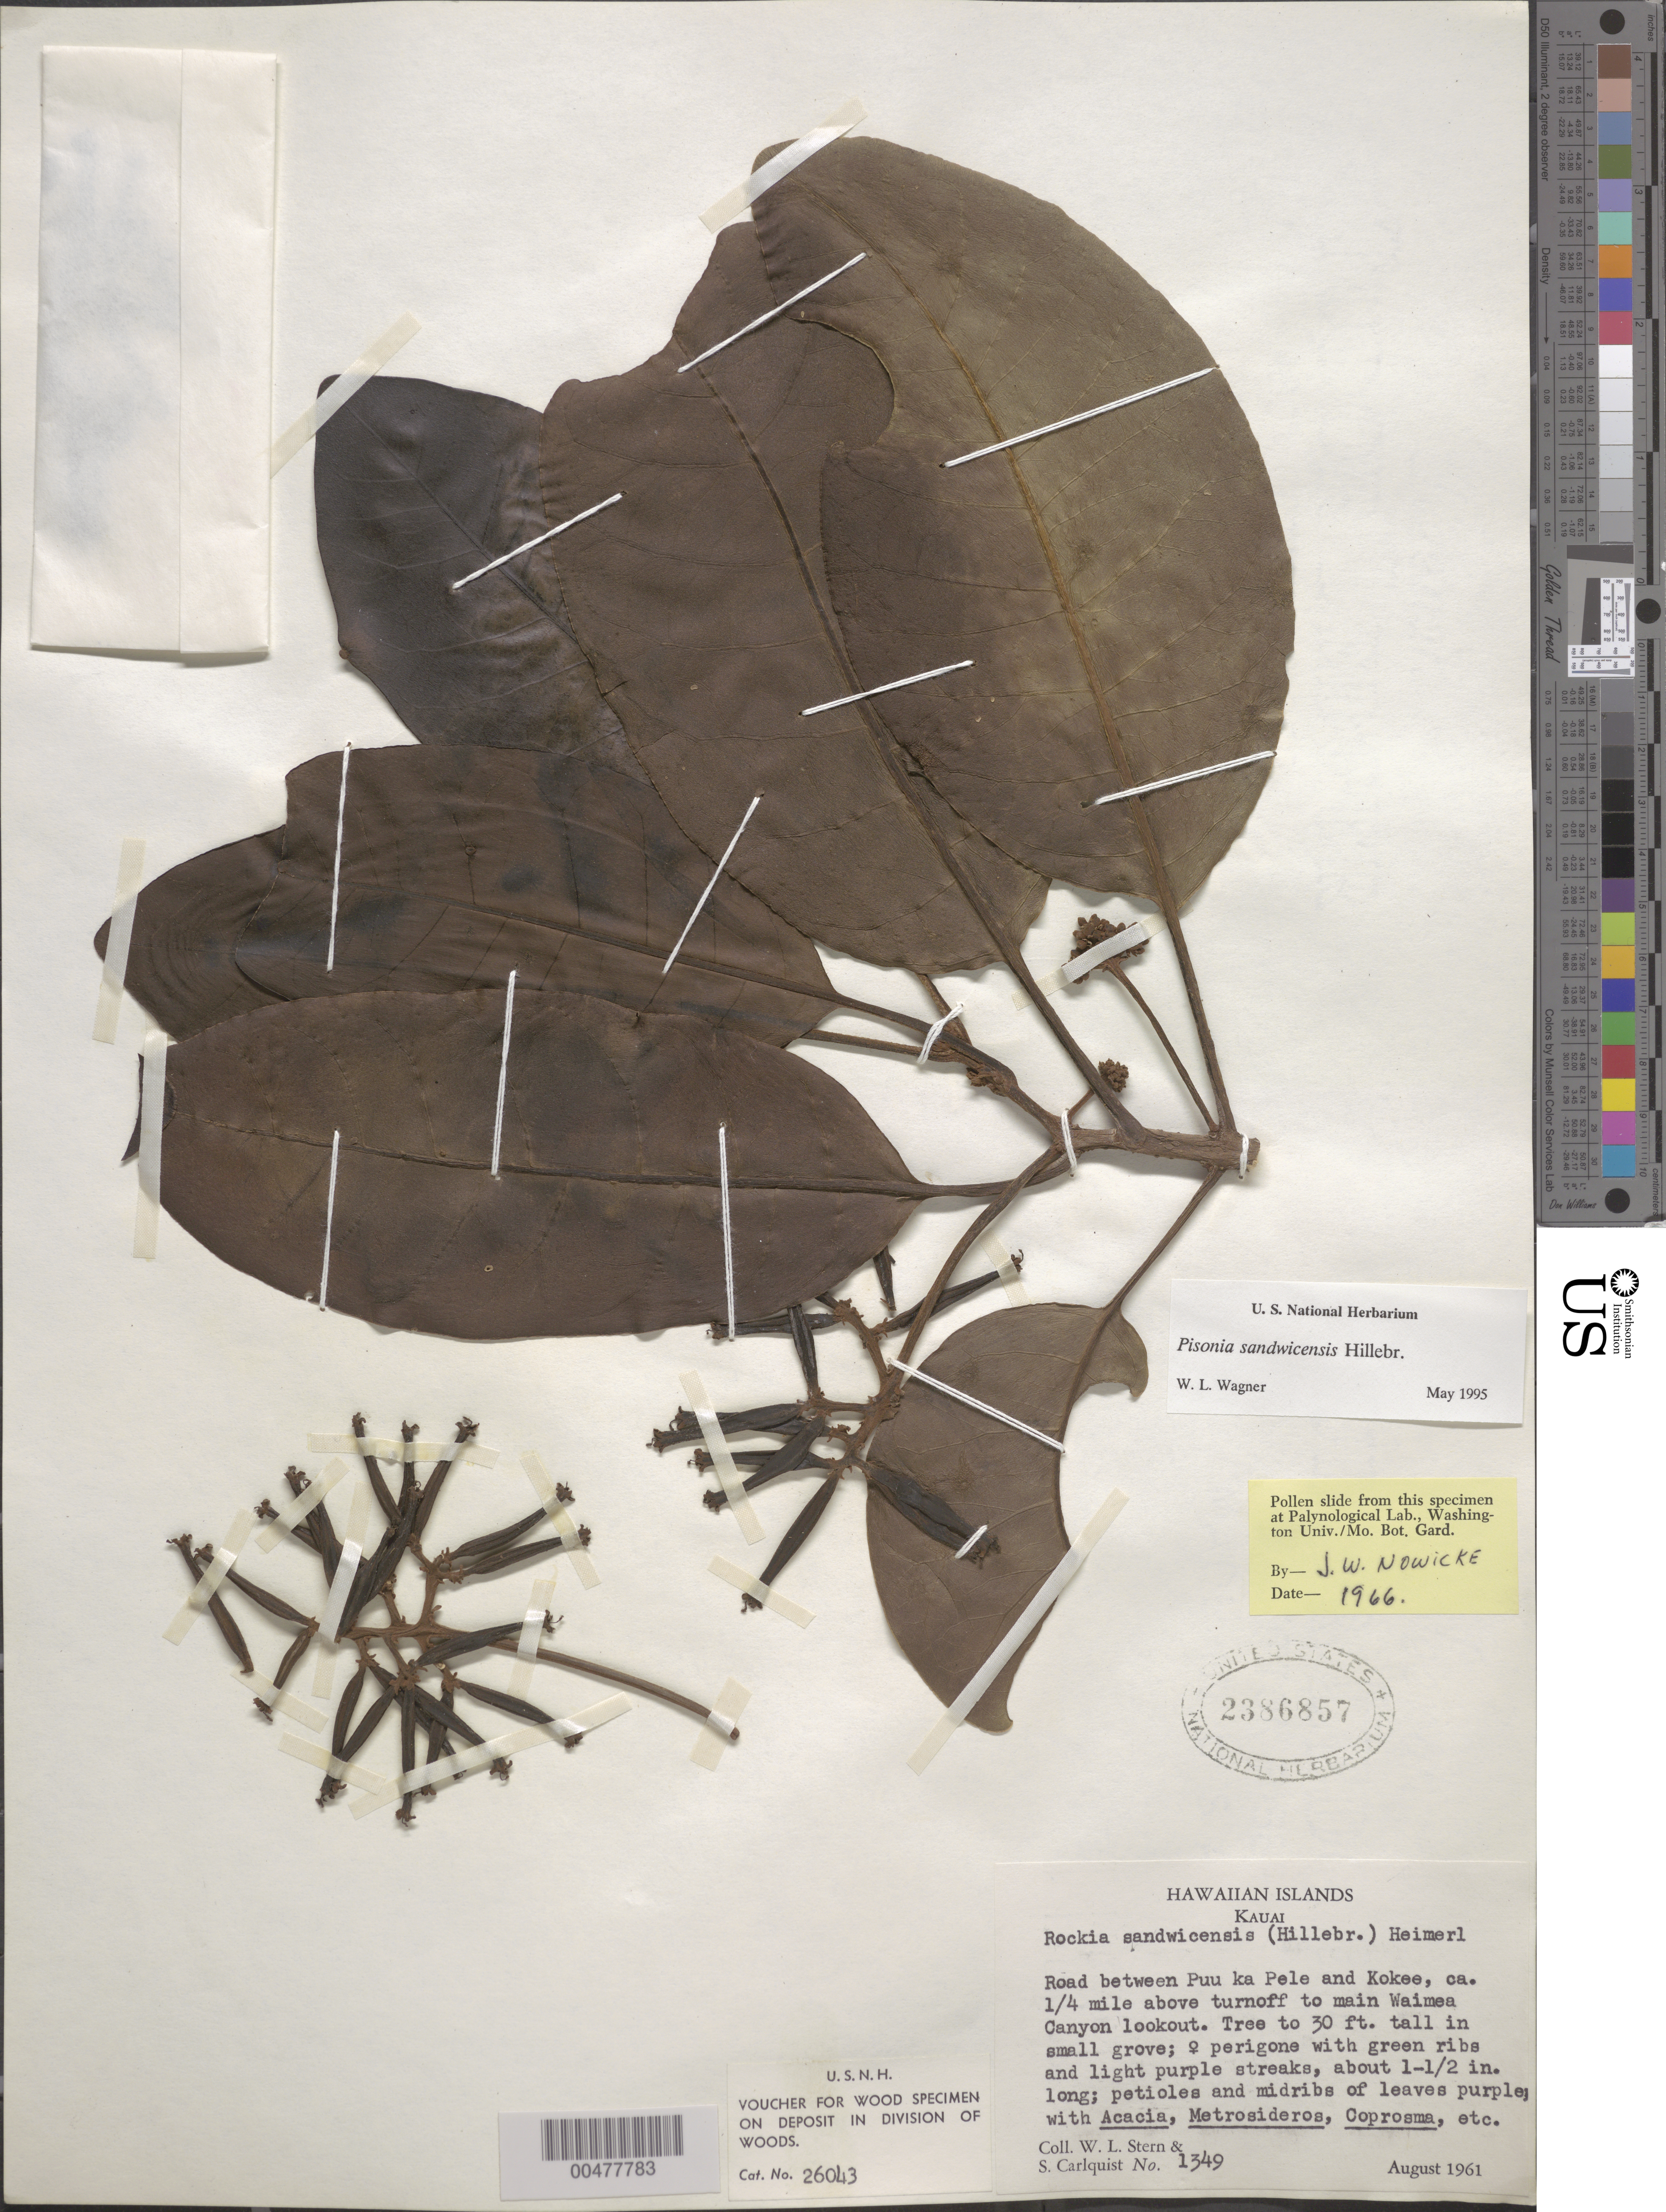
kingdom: Plantae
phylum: Tracheophyta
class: Magnoliopsida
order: Caryophyllales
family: Nyctaginaceae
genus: Rockia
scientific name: Rockia sandwicensis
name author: (Hillebr.) Heimerl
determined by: Wagner, W. L., (BOT), Smithsonian Institution - National Museum of Natural History (UNITED STATES)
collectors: W. L. Stern & S. Carlquist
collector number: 1349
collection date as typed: Aug 1961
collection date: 1961-08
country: United States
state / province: Hawaii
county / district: Kauai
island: Kaua'i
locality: Rd between Puu ka Pele and Kokee, ca 0.25 mi above turnoff to main Wiamea Canyon lookout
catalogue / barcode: US 2386857